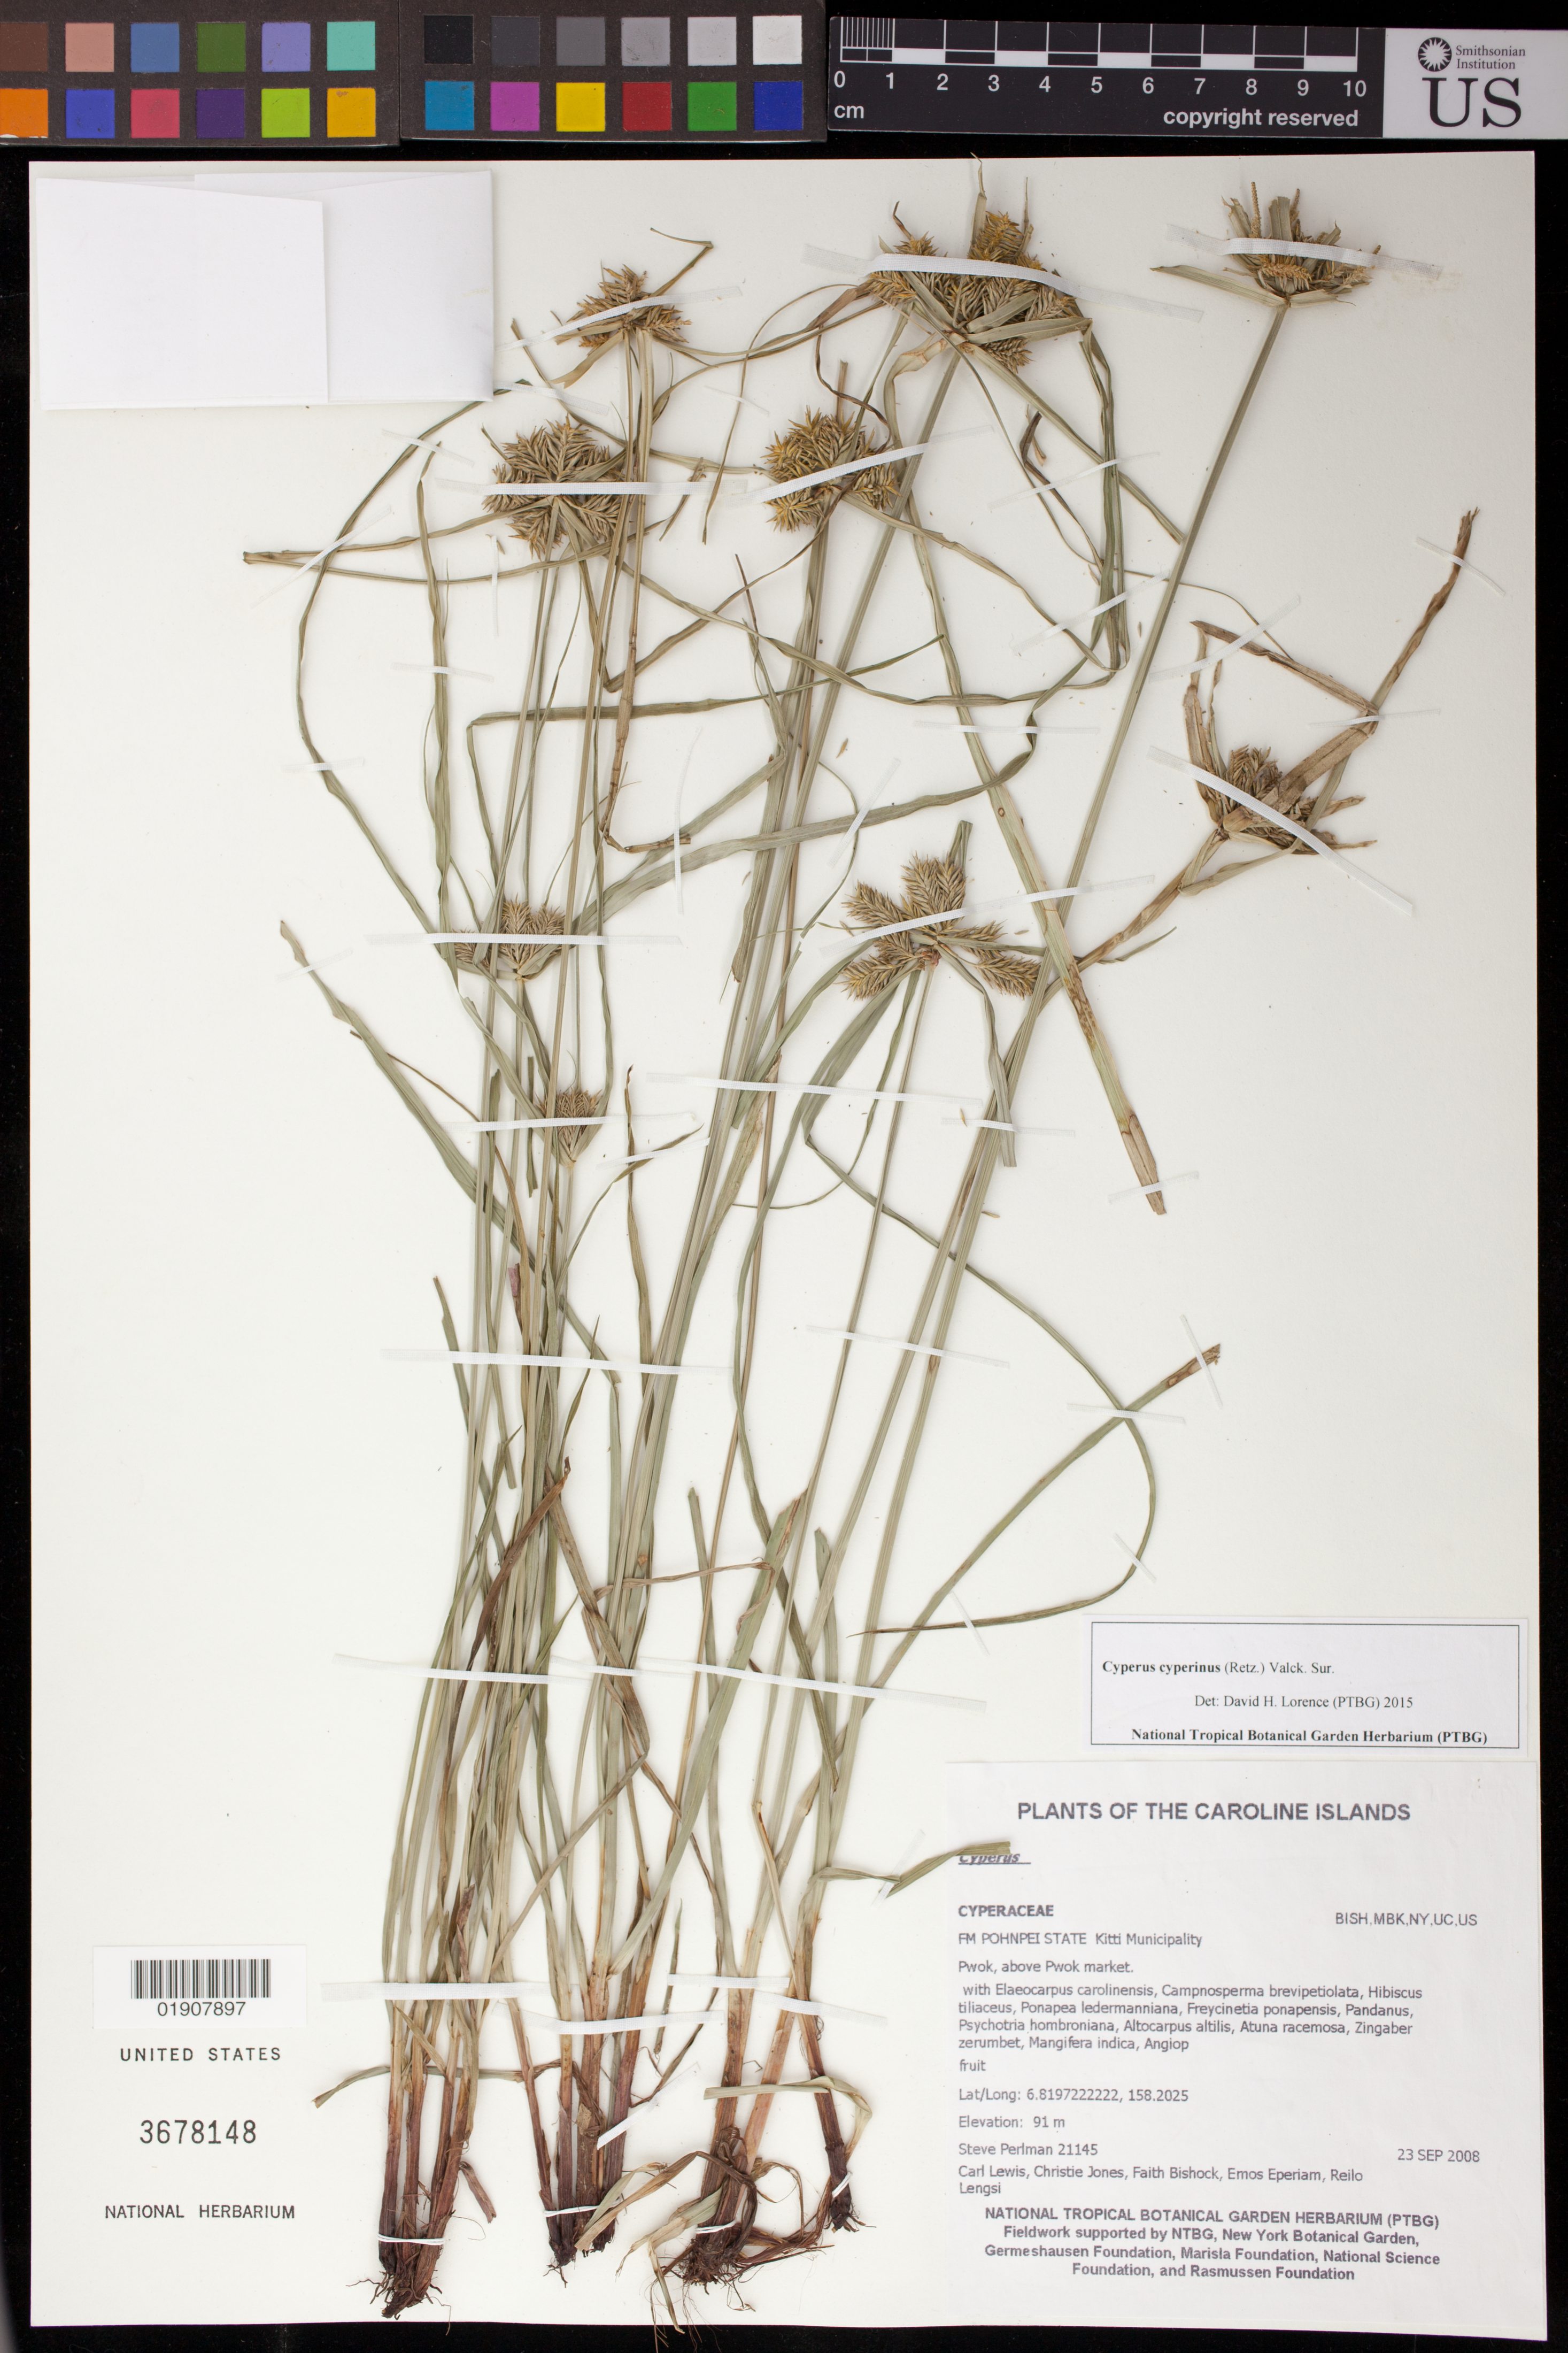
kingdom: Plantae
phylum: Tracheophyta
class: Liliopsida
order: Poales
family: Cyperaceae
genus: Cyperus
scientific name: Cyperus cyperinus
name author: (Retz.) Valck. Sur.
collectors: S. P. Perlman, C. Lewis, C. Jones, F. Bishock, P. Eperiam & R. Lengsi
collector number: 21145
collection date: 2008-09-23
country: Micronesia, Federated States of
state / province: Pohnpei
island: Pohnpei [Ponape]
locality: Kitti Municipality, Pwok, above Pwok market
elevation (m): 91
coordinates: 6.8197222222, 158.2025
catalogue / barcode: US 3678148